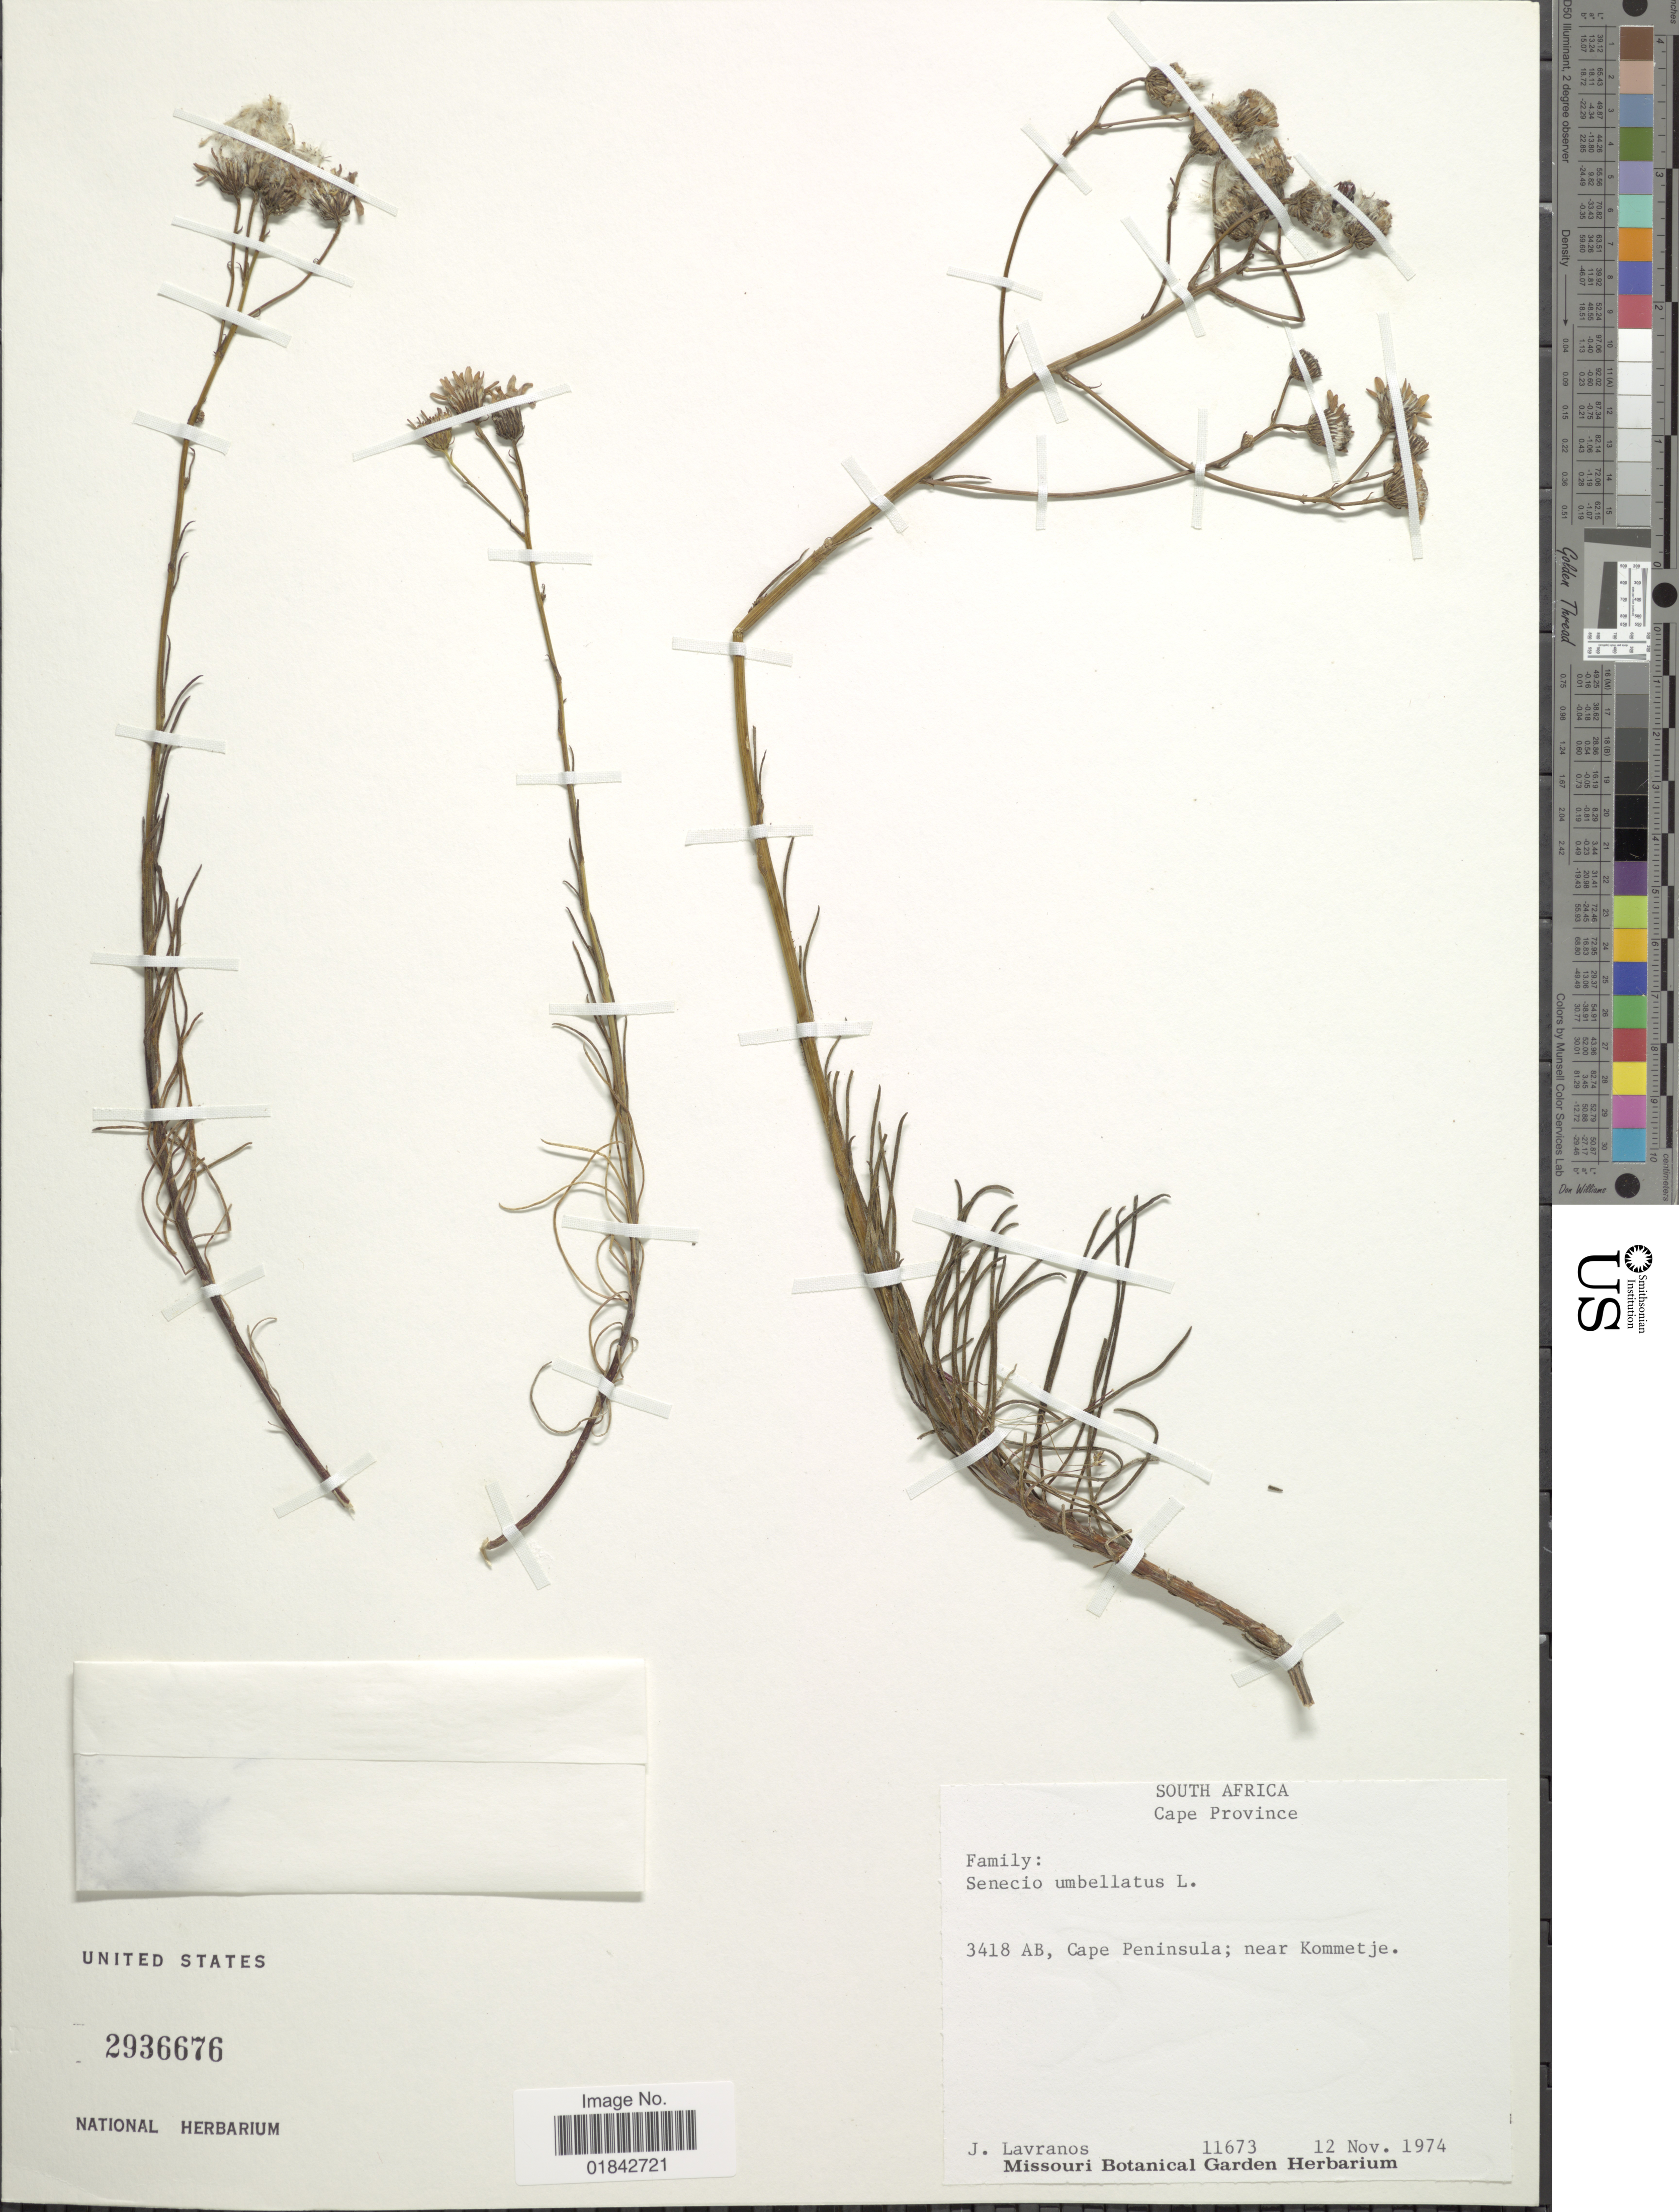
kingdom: Plantae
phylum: Tracheophyta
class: Magnoliopsida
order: Asterales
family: Asteraceae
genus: Senecio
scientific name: Senecio umbellatus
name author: L.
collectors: J. Lavranos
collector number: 11673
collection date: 1974-11-12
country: South Africa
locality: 3418 AB, Cape Peninsula, near Kommetje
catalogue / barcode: US 2936676